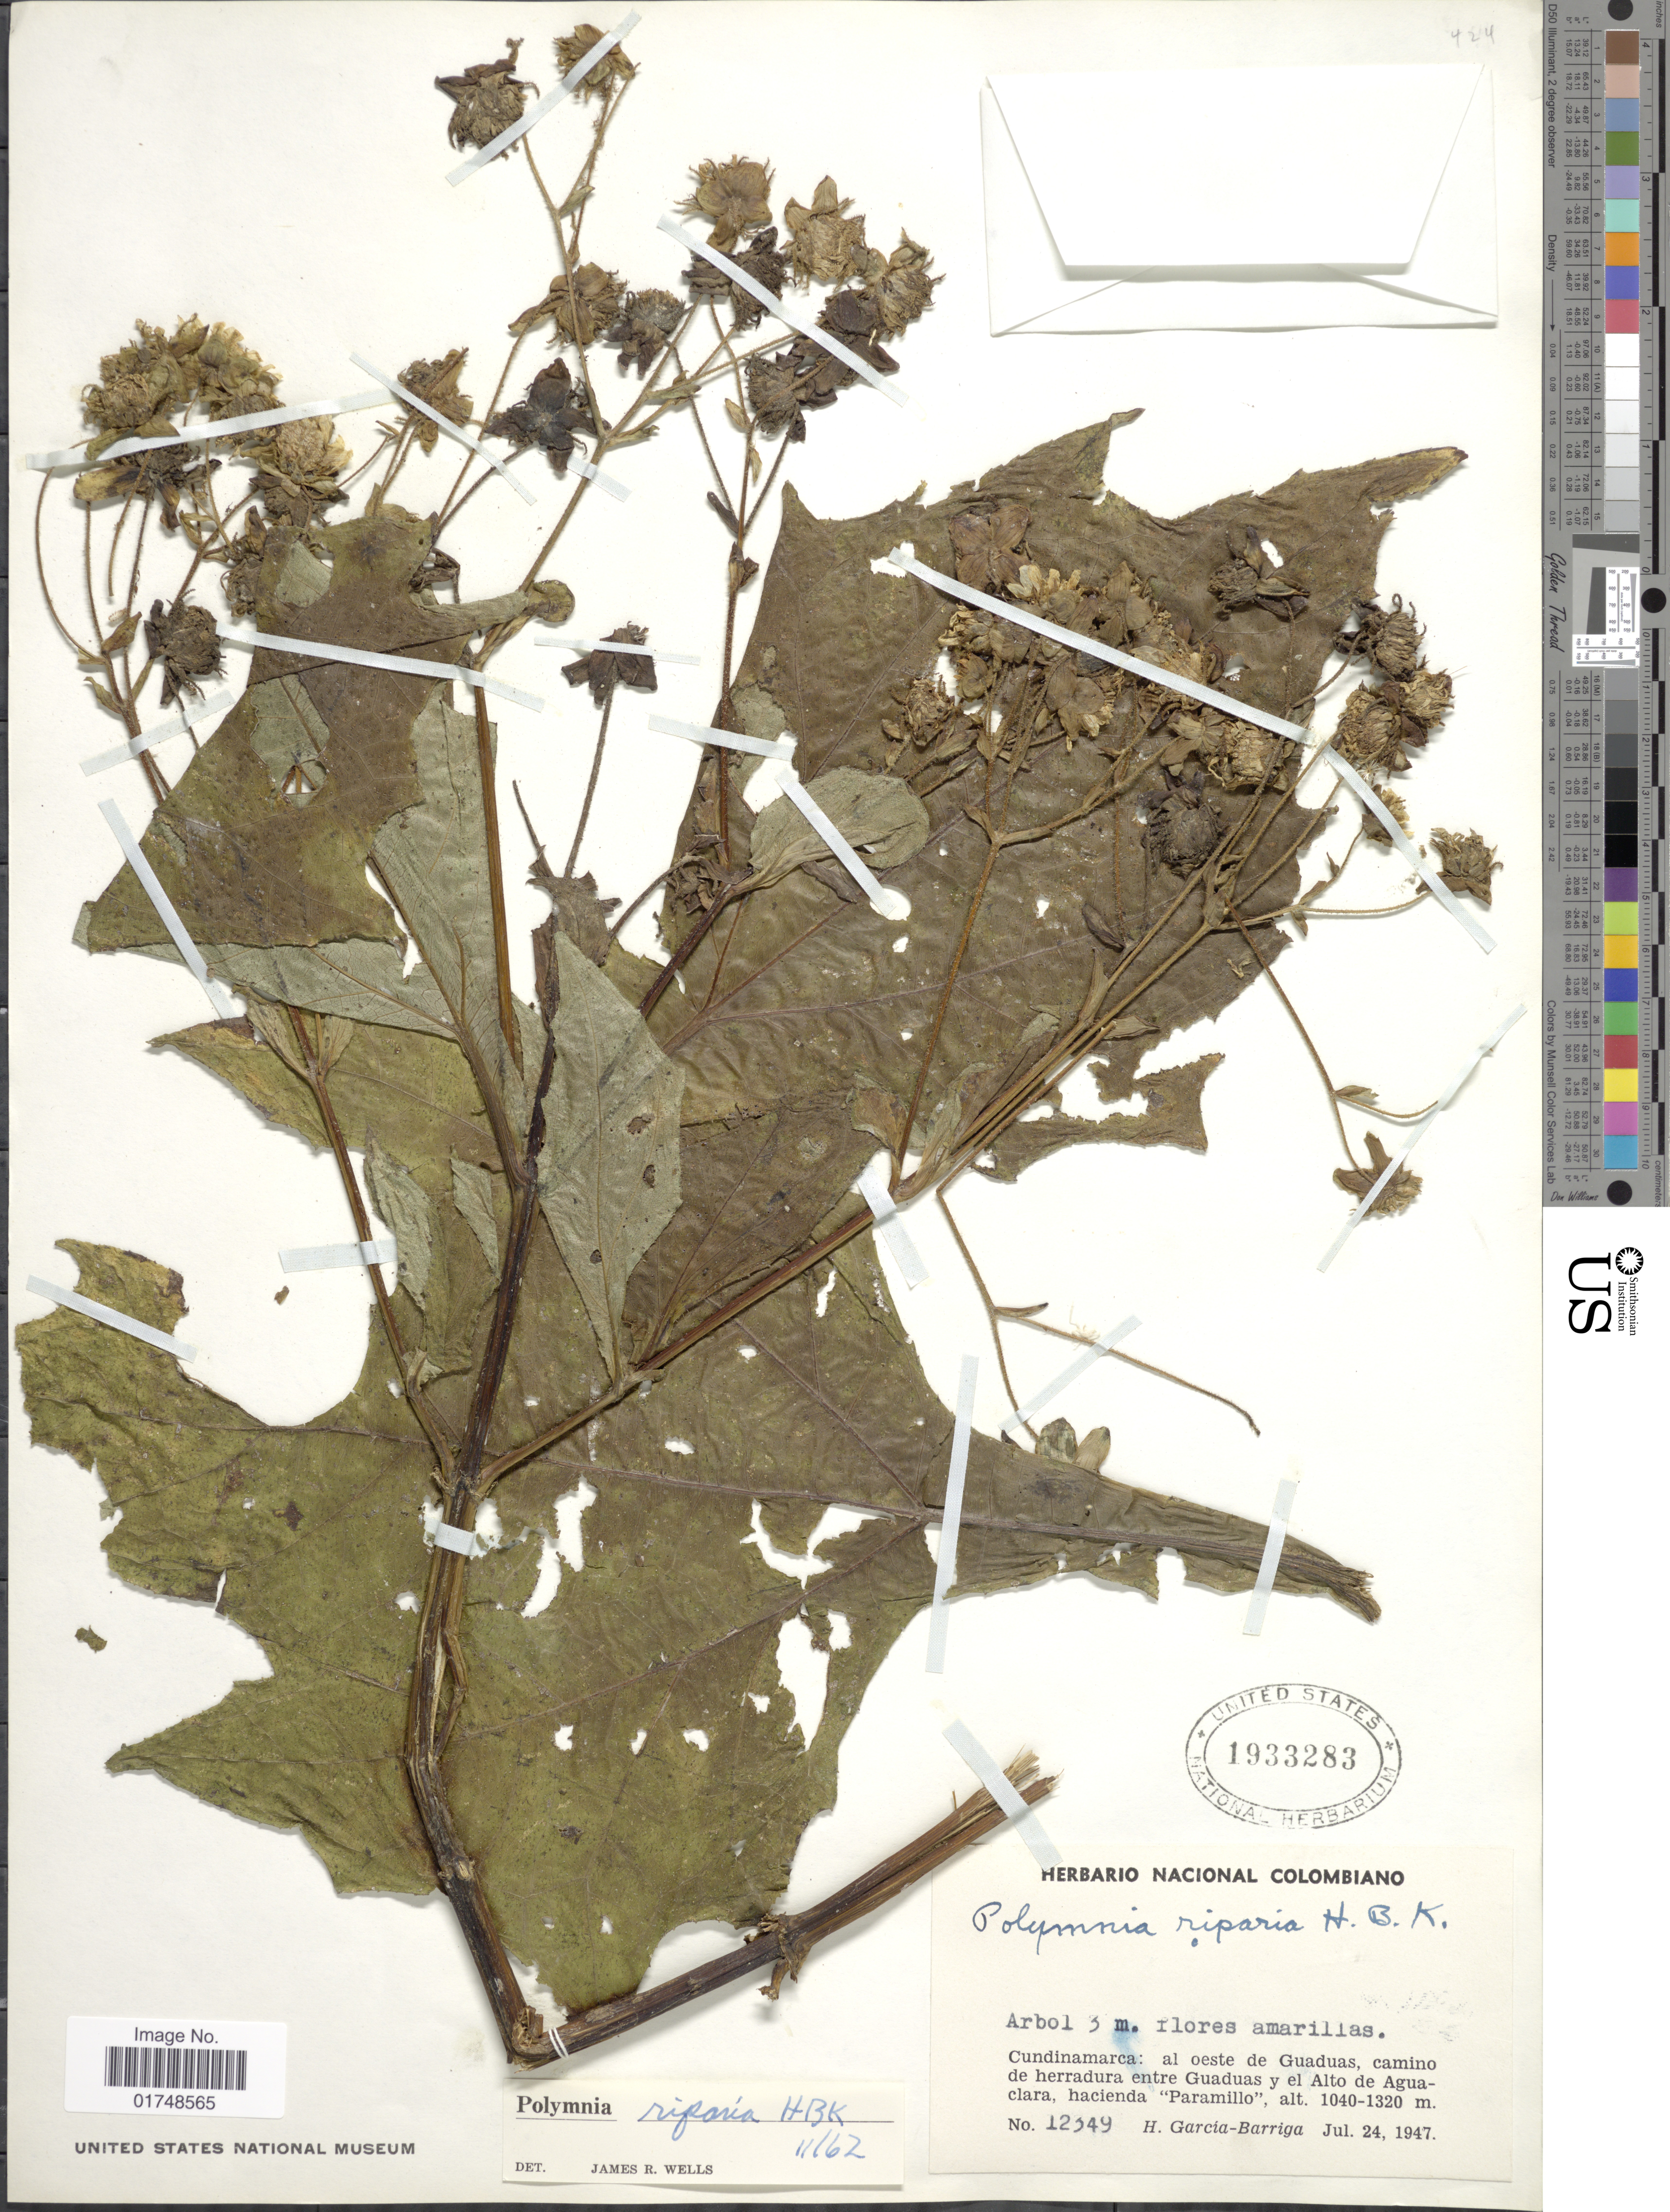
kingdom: Plantae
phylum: Tracheophyta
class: Magnoliopsida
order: Asterales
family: Asteraceae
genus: Smallanthus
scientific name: Smallanthus riparius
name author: (Kunth) H. Rob.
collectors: H. García Barriga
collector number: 12349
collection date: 1947-07-24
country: Colombia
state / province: Cundinamarca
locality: Cundinamarca: al oeste de Guaduas, cmaino de herradura entre Guaduas y el Alto de Aguaclara, hacienda 'Paramillo'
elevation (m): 1040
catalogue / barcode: US 1933283